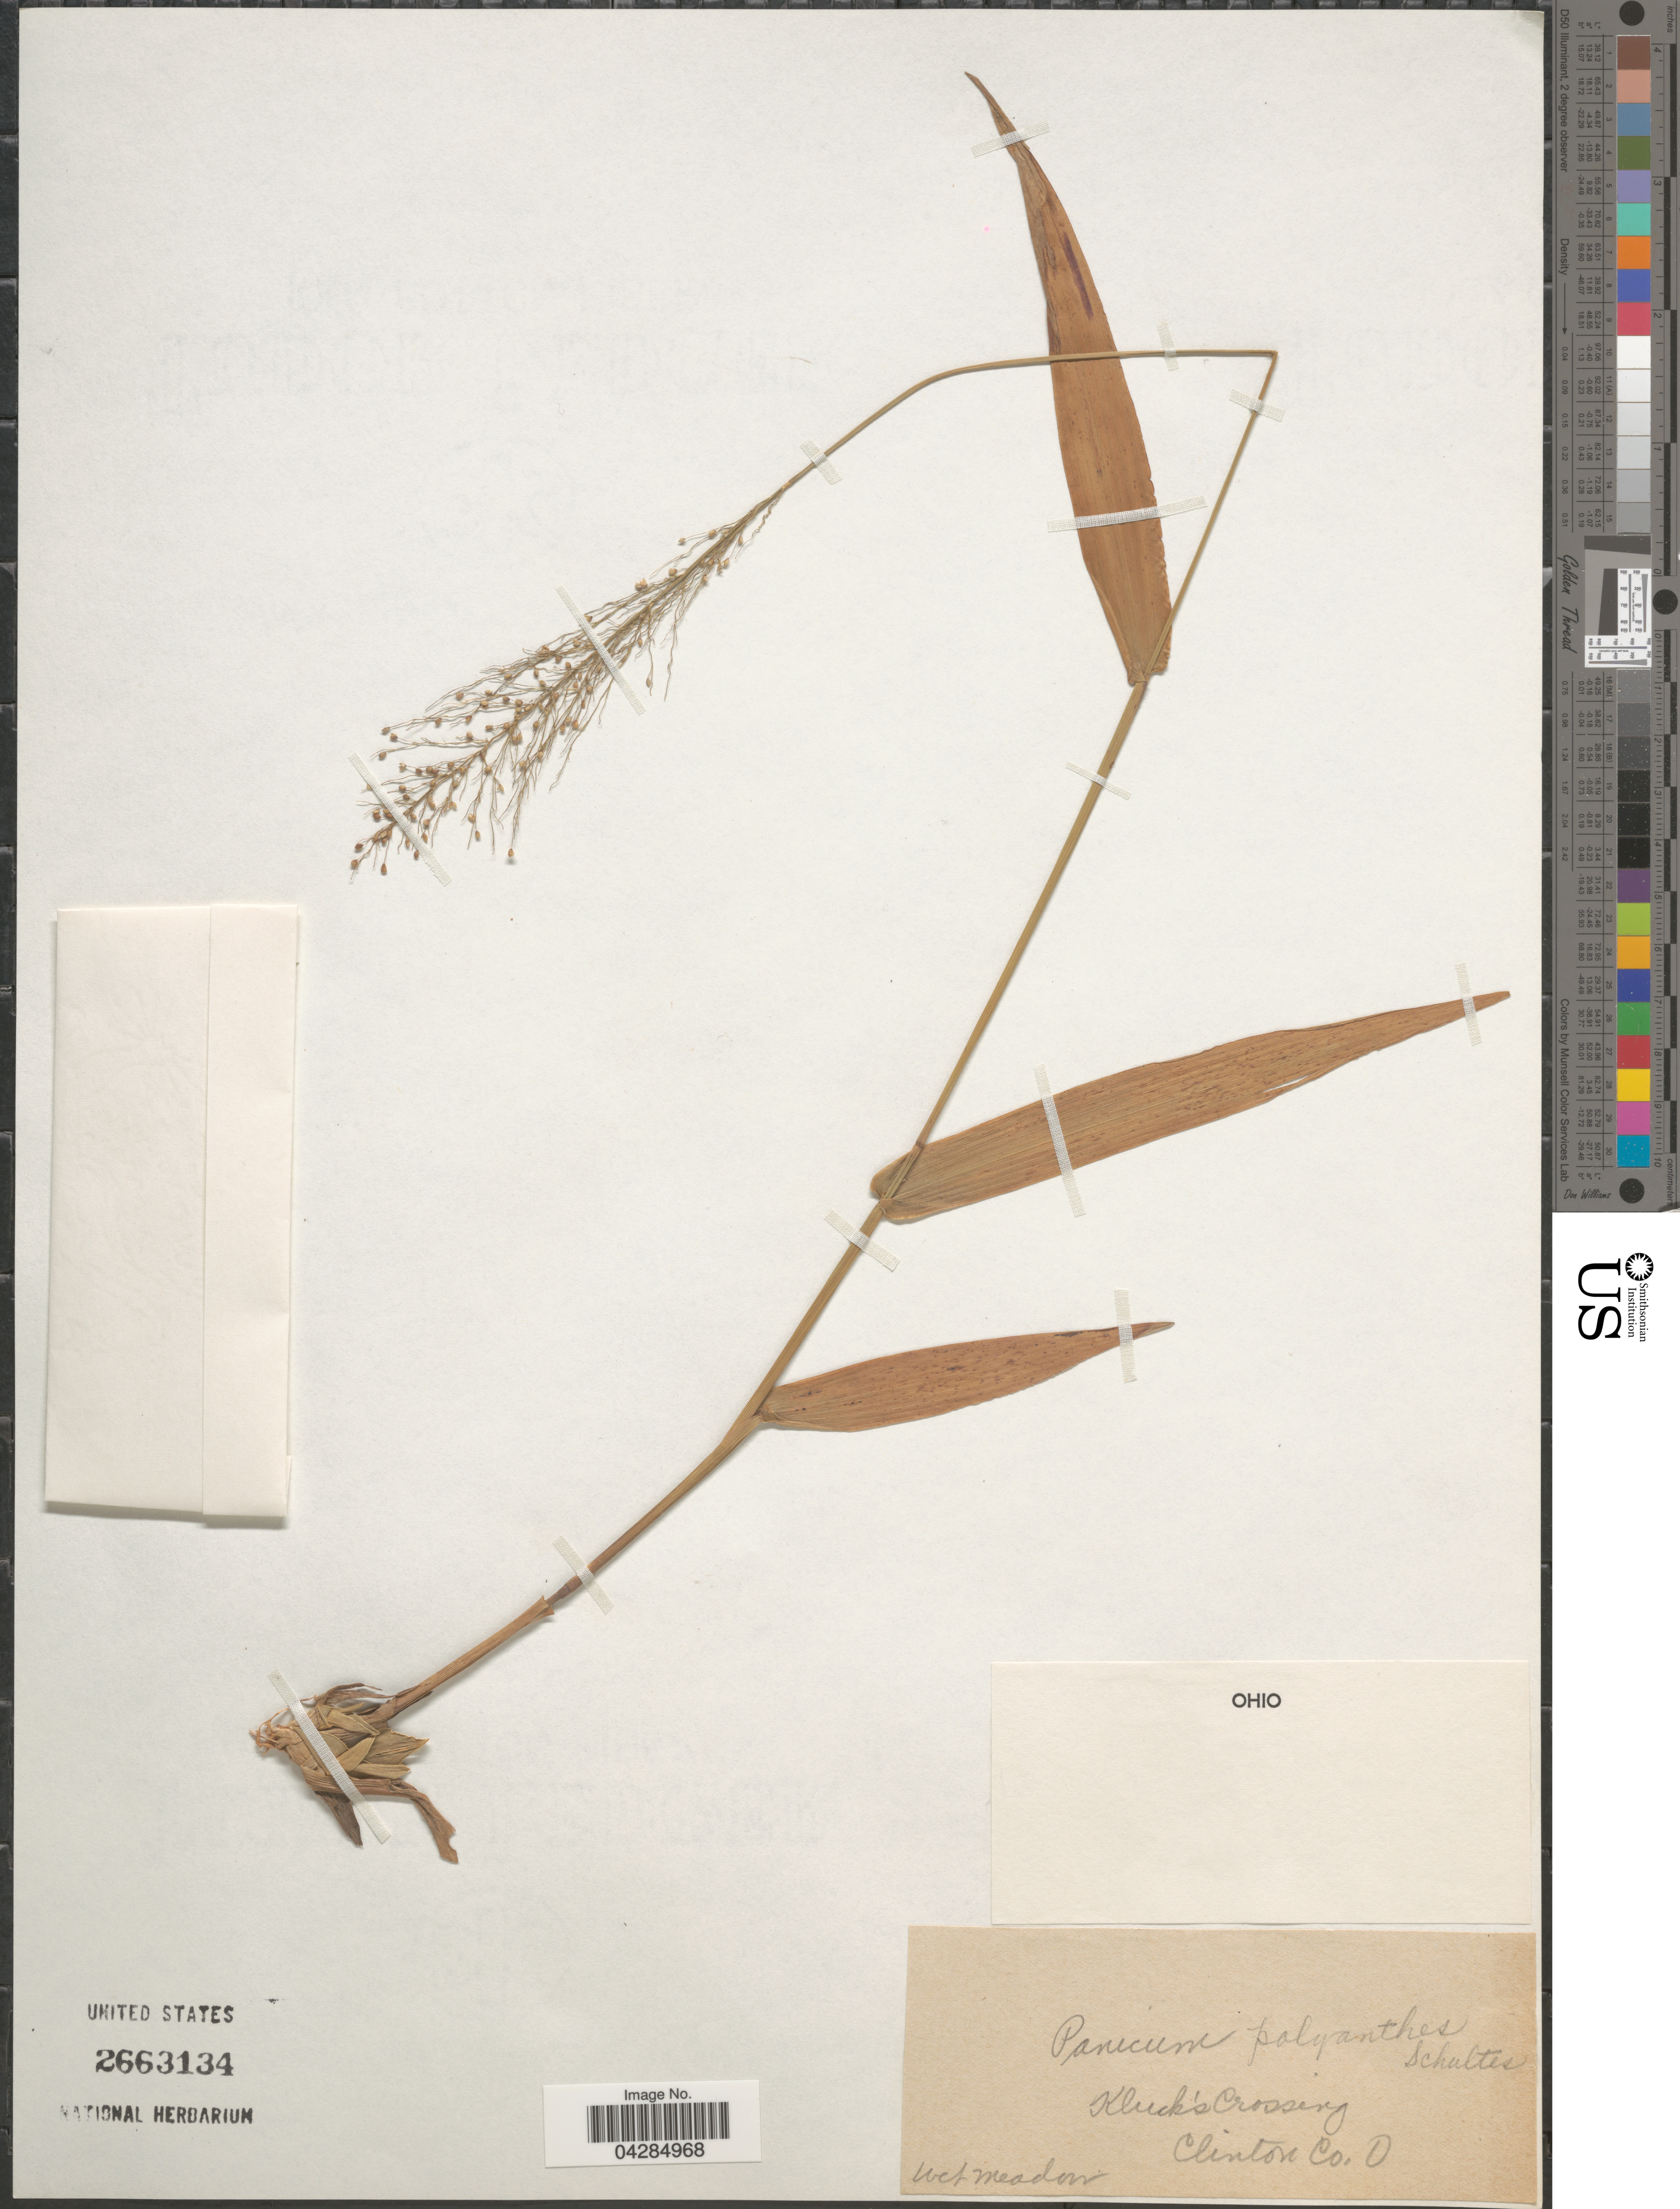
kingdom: Plantae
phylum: Tracheophyta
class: Liliopsida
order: Poales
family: Poaceae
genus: Dichanthelium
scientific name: Dichanthelium portoricense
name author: (Desv. ex Ham.) B.F. Hansen & Wunderlin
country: United States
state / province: Ohio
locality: Kluck's Crossing. Clinton Co.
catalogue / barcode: US 2663134